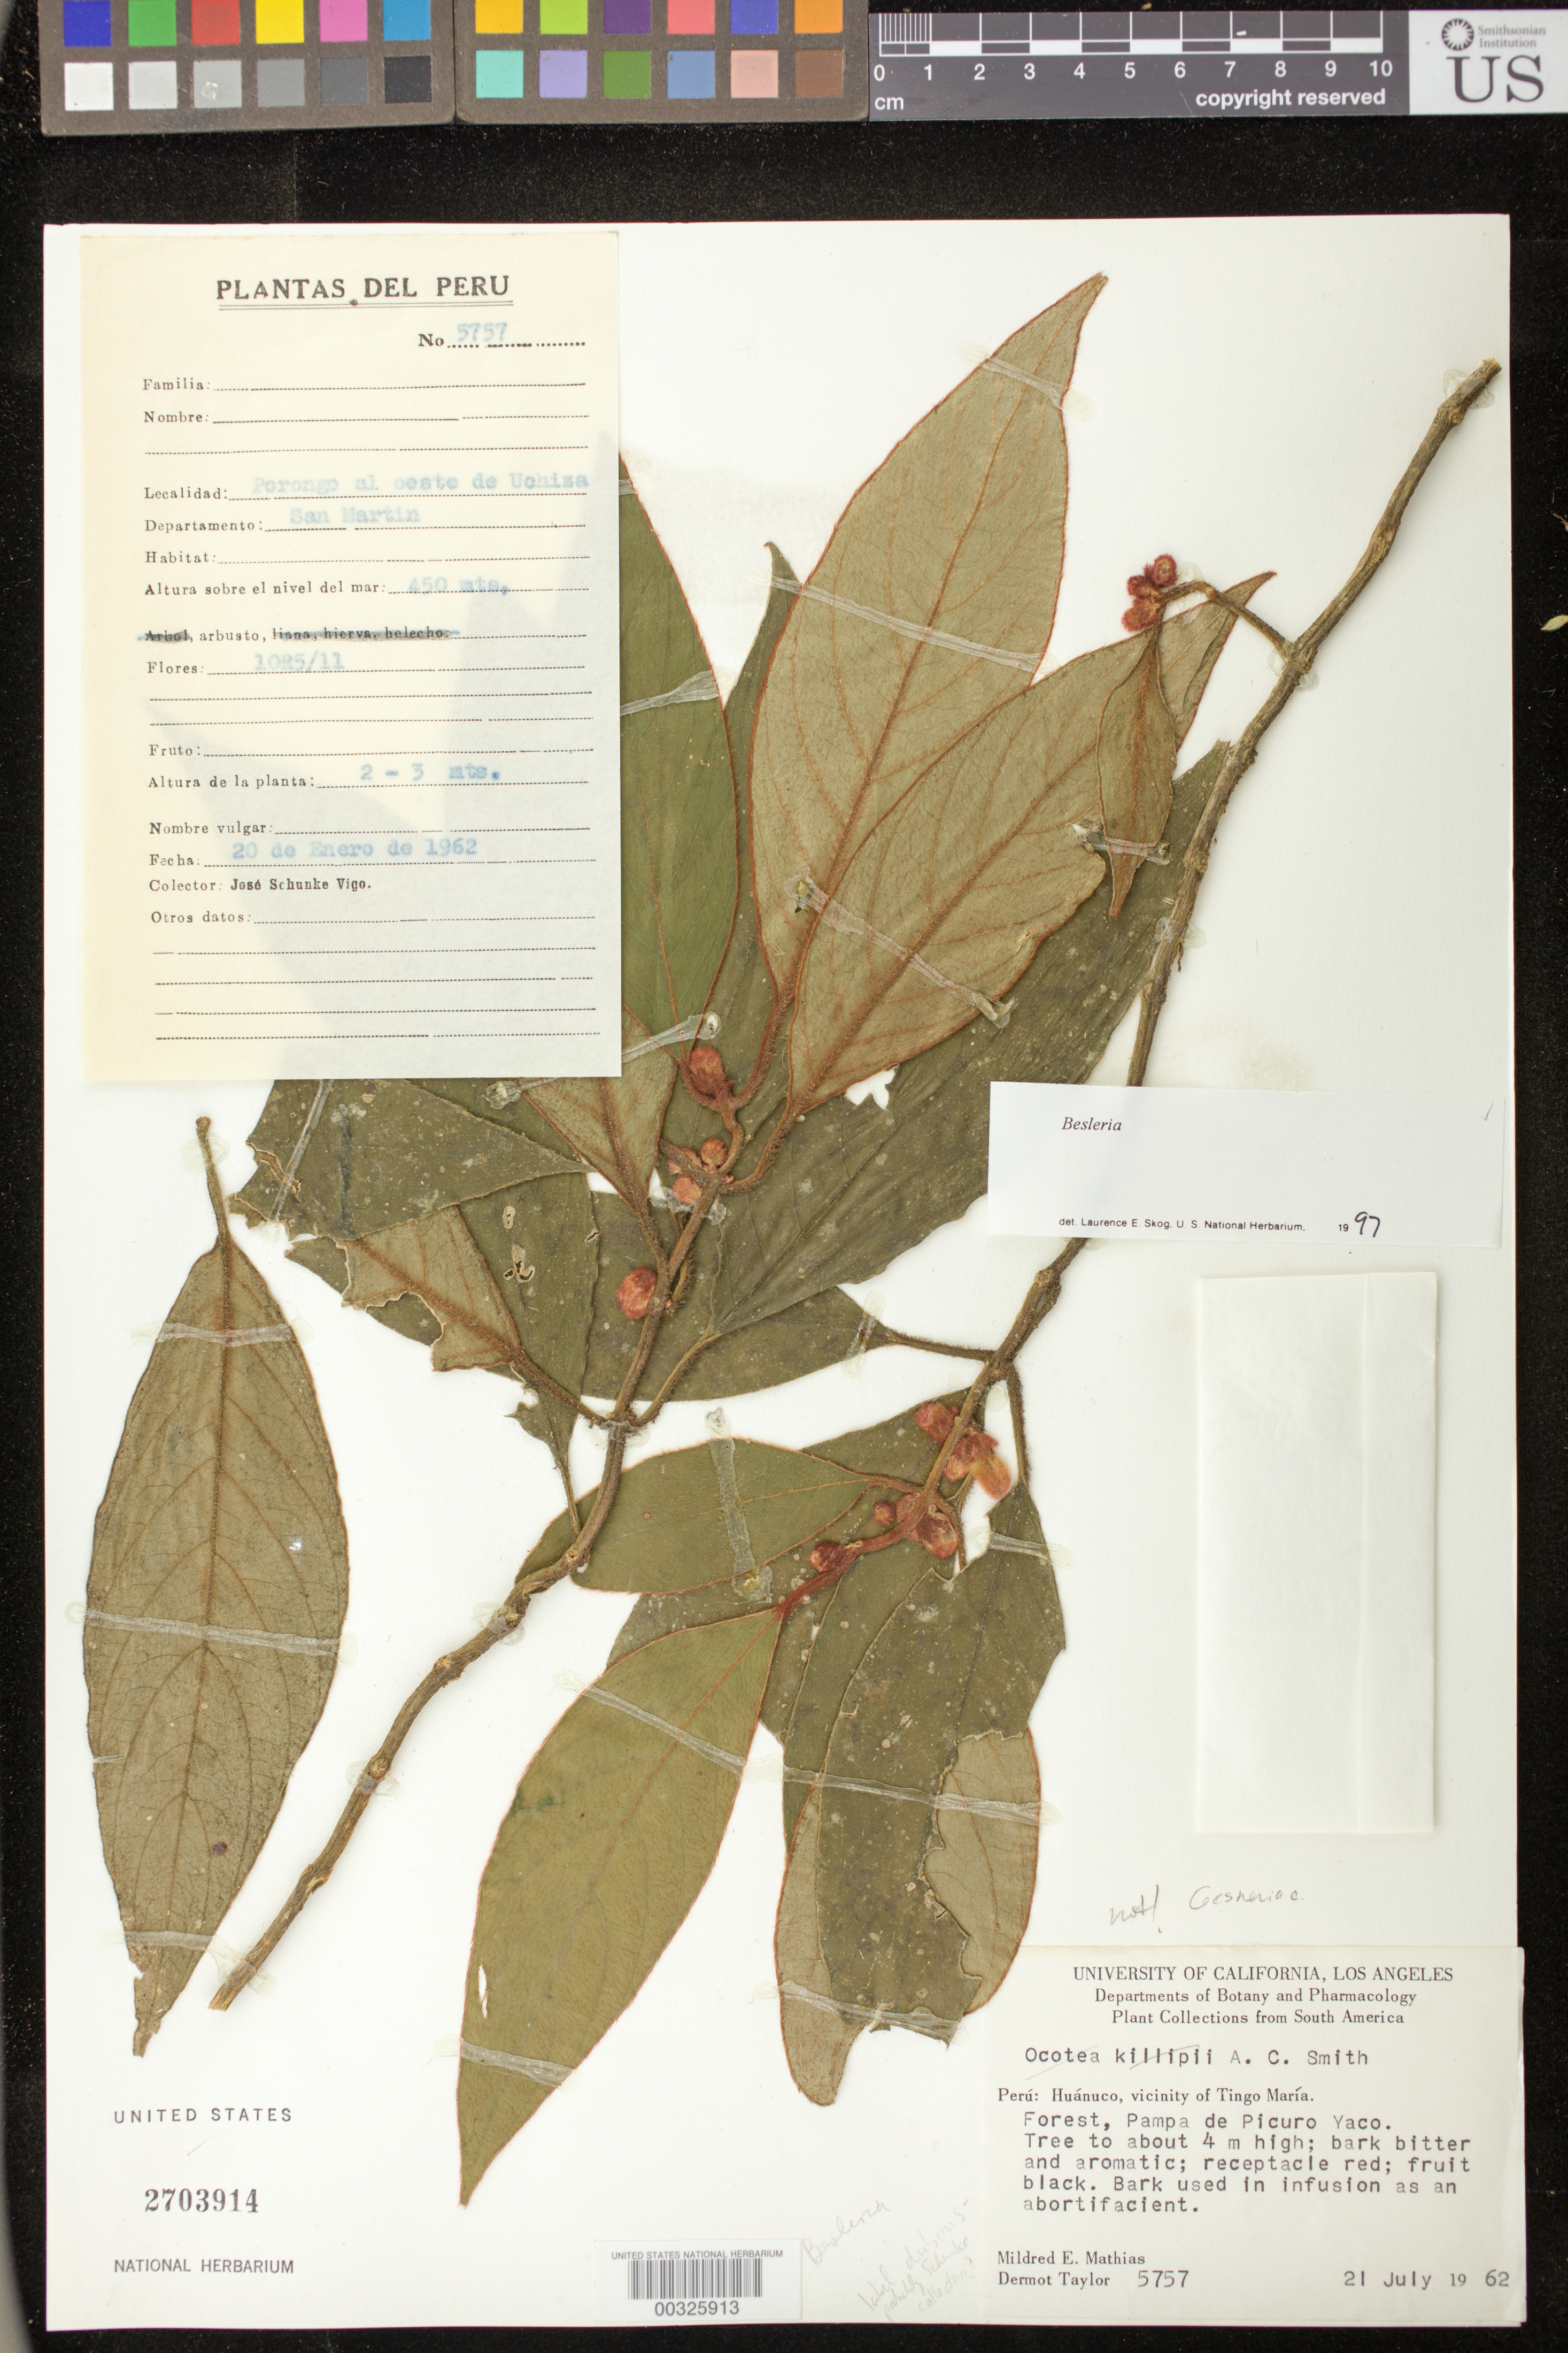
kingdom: Plantae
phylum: Tracheophyta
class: Magnoliopsida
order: Lamiales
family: Gesneriaceae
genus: Besleria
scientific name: Besleria sp.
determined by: Skog, Laurence E.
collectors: M. E. Mathias & D. Taylor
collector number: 5757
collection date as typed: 21 Jul 1962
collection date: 1962-07-21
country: Peru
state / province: Huánuco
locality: Vicinity of Tingo María; Pampa de Picuro Yaco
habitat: Forest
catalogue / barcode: US 2703914